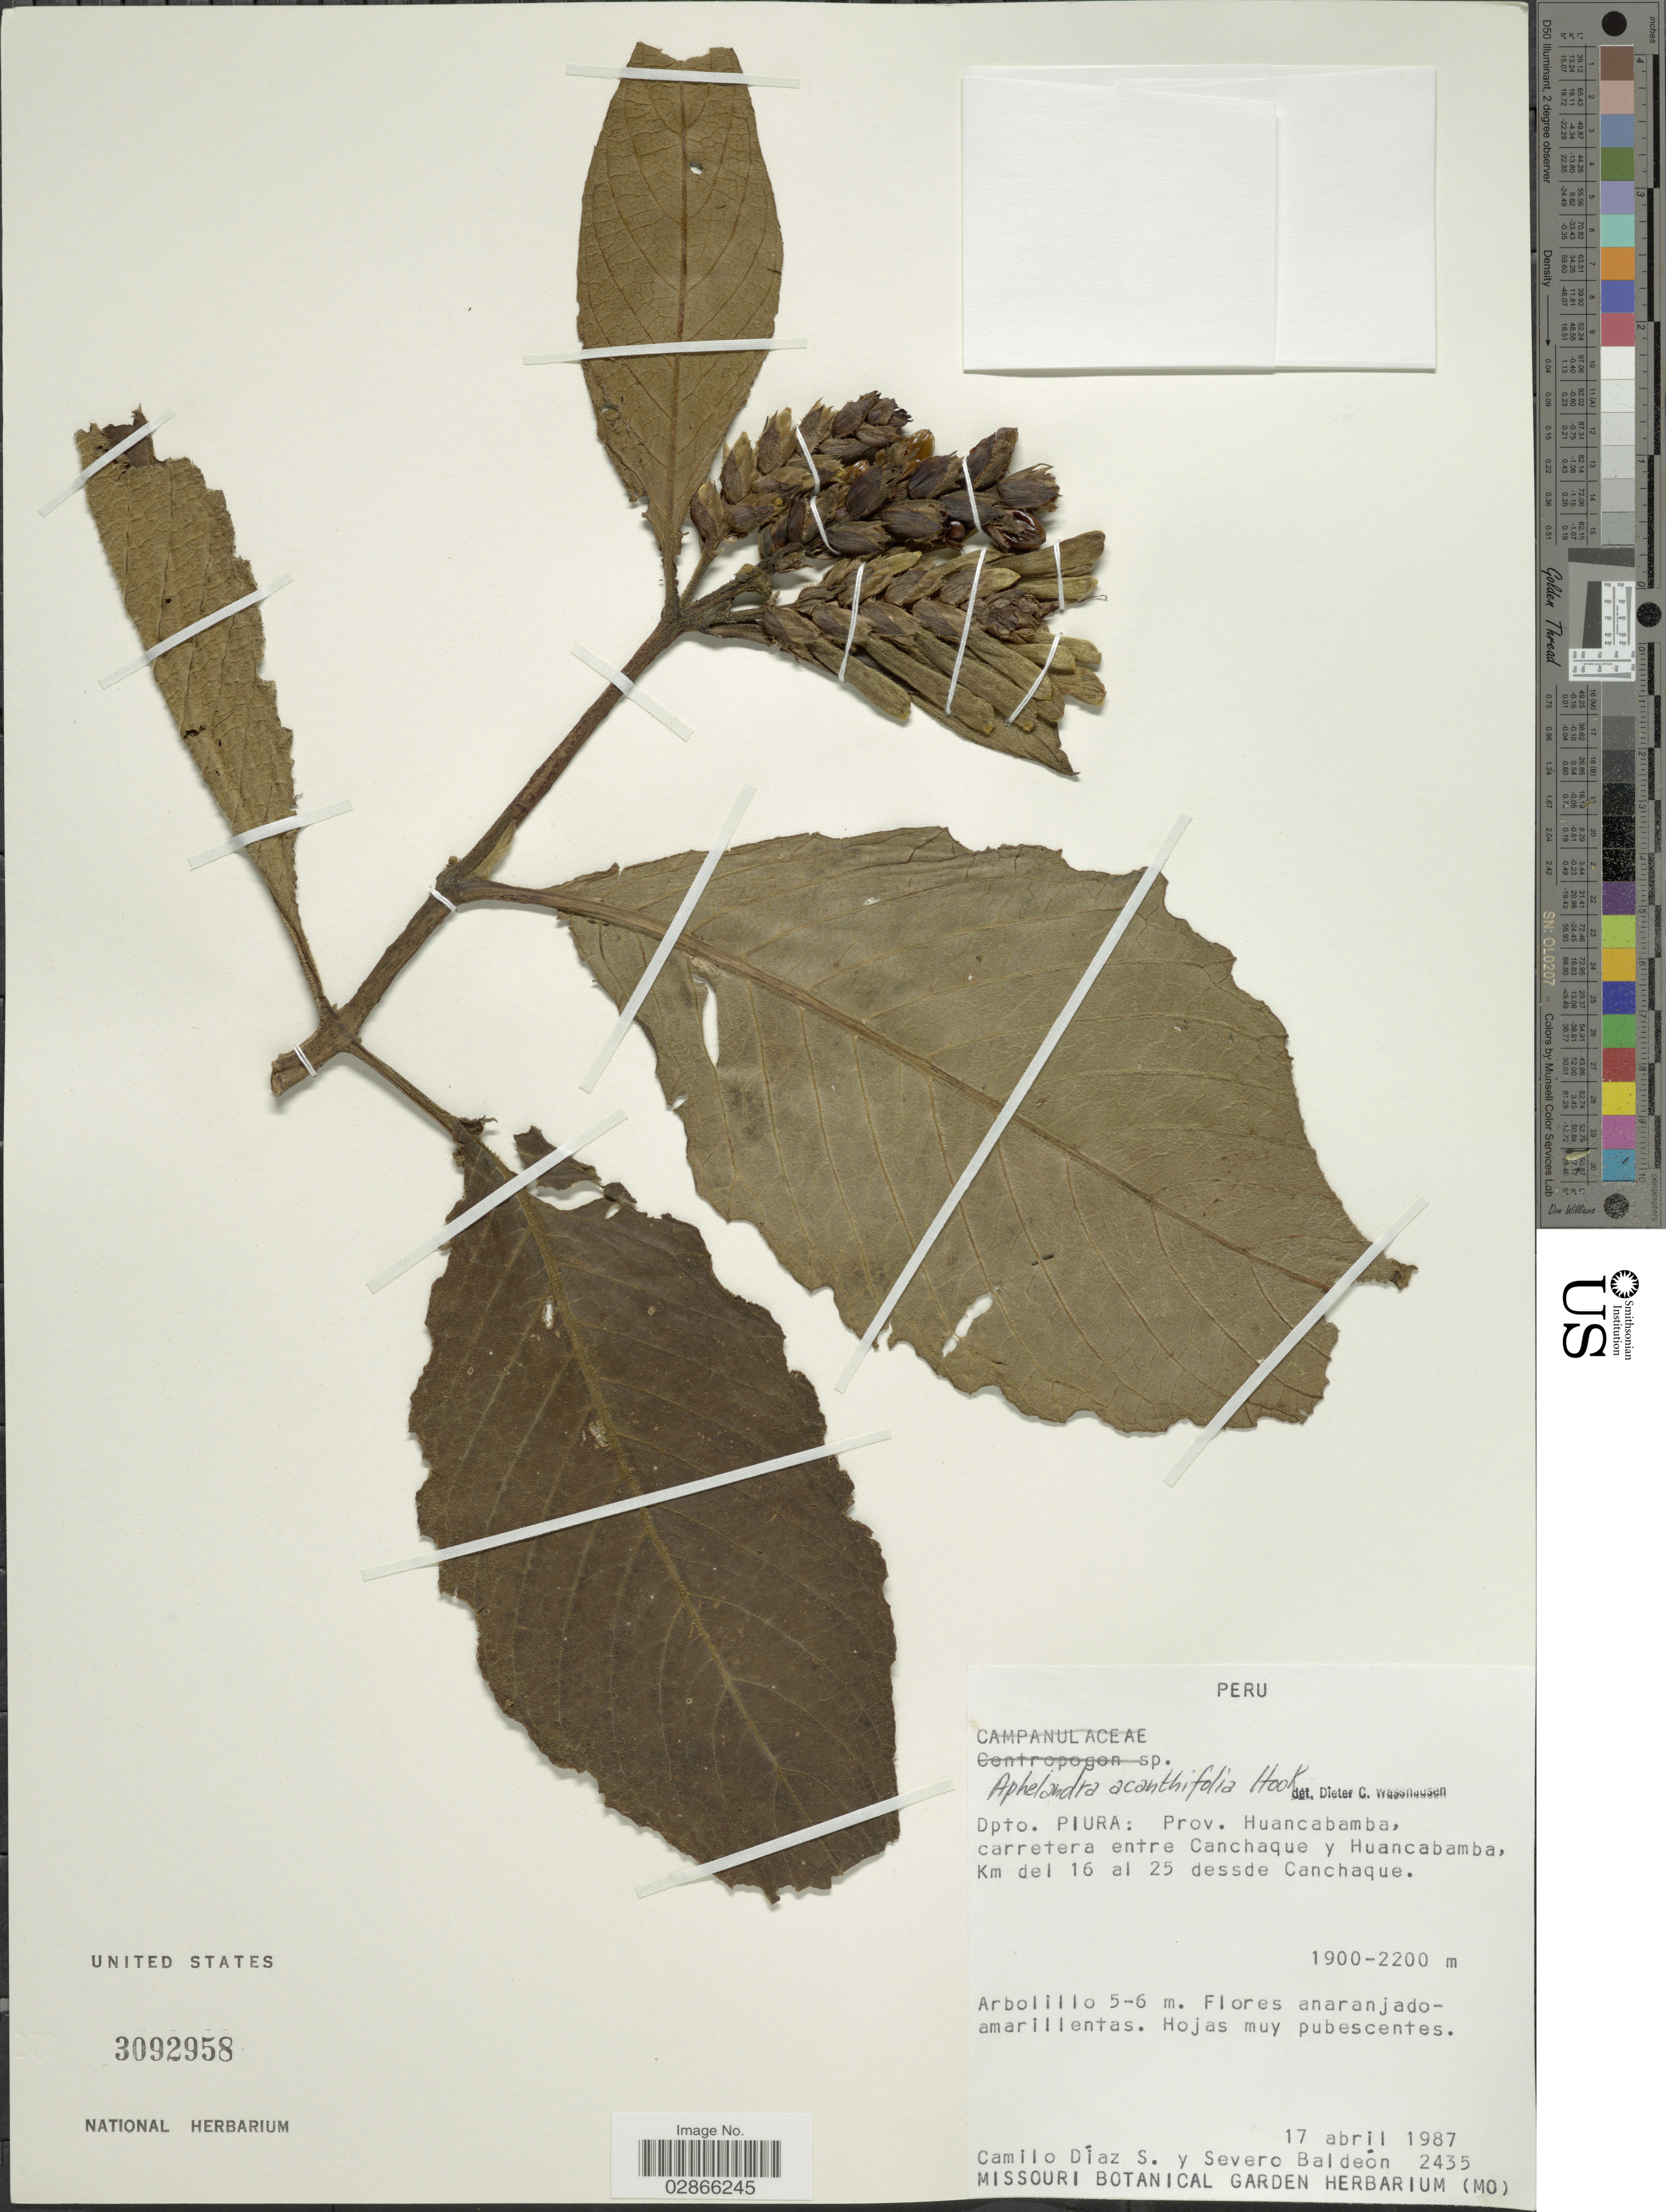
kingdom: Plantae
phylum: Tracheophyta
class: Magnoliopsida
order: Lamiales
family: Acanthaceae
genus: Aphelandra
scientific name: Aphelandra acanthifolia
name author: Hook.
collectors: C. Díaz S. & S. Baldeón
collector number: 2435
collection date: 1987-04-17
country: Peru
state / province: Piura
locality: Dpto. Piura: Prov. Huancabamba, carretera entre Canchaque y Huancabamba, Km del 16 al 25 dessde Canchaque.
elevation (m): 1900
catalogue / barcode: US 3092958